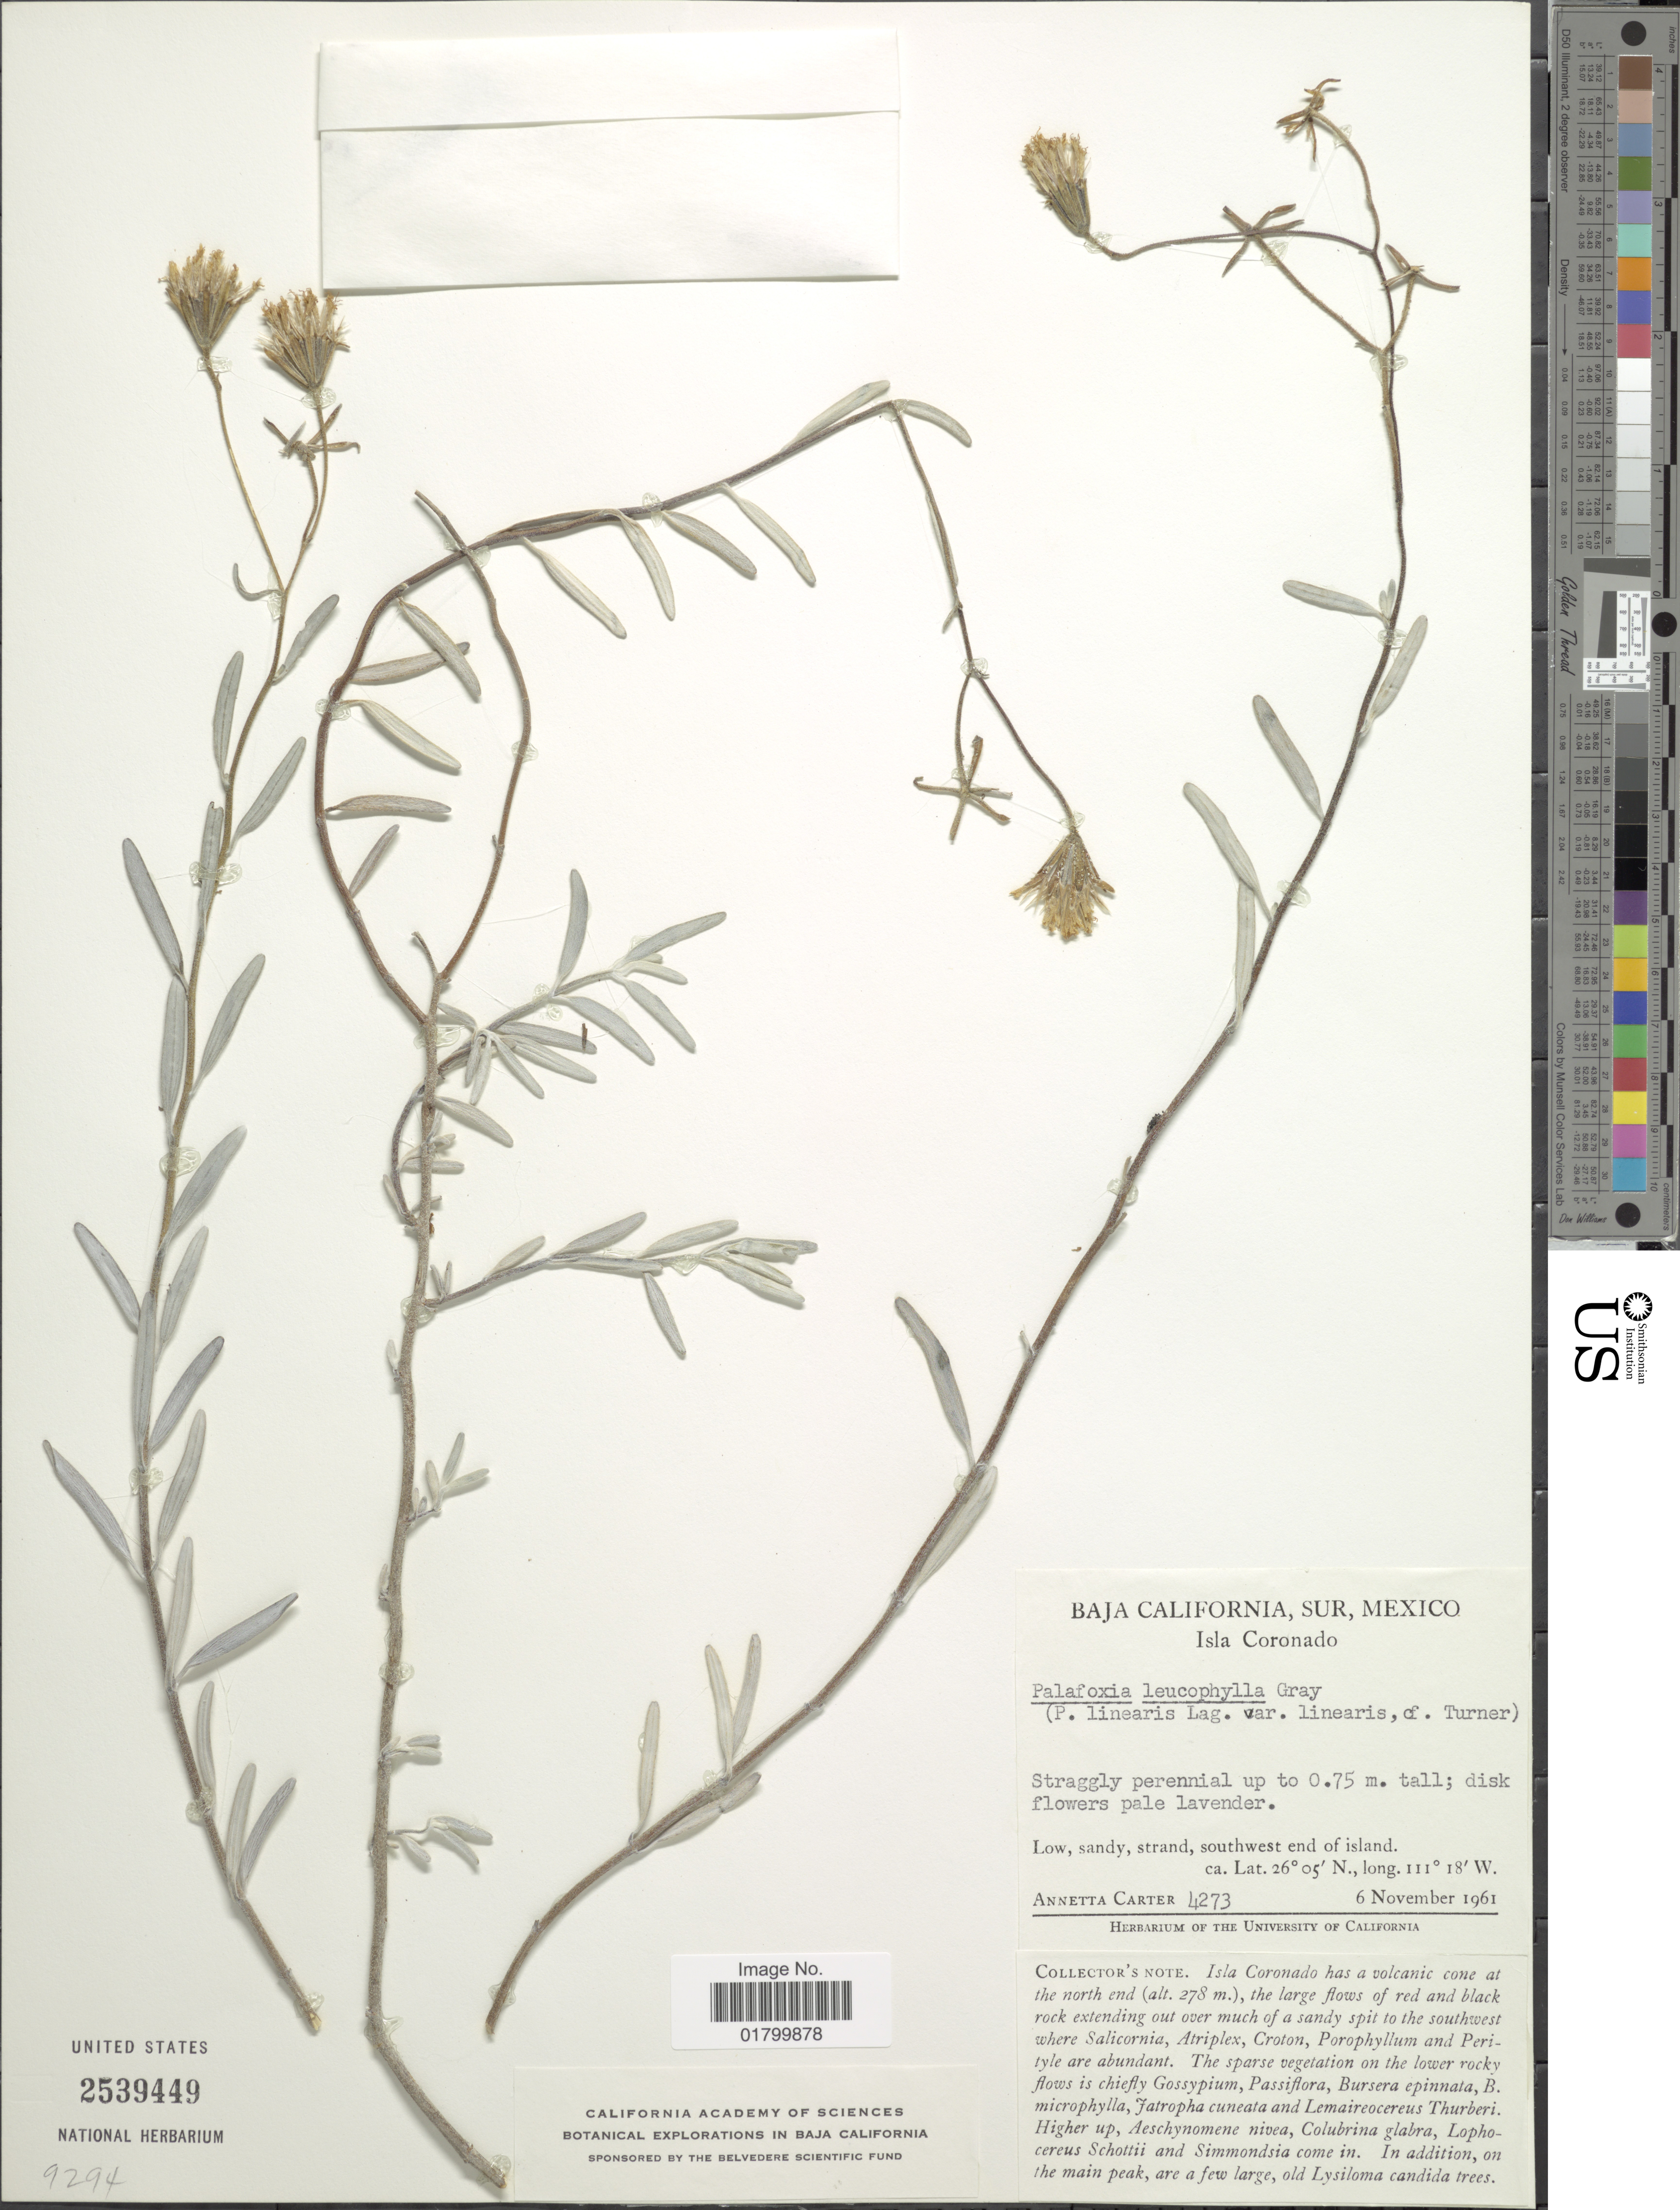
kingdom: Plantae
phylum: Tracheophyta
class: Magnoliopsida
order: Asterales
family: Asteraceae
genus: Palafoxia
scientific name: Palafoxia linearis var. leucophylla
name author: (A. Gray) I.M. Johnst.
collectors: A. Carter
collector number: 4273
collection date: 1961-11-06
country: Mexico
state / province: Baja California Sur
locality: Baja California, Sur, Mexico, Low, sandy, strand, southwest end of island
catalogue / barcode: US 2539449